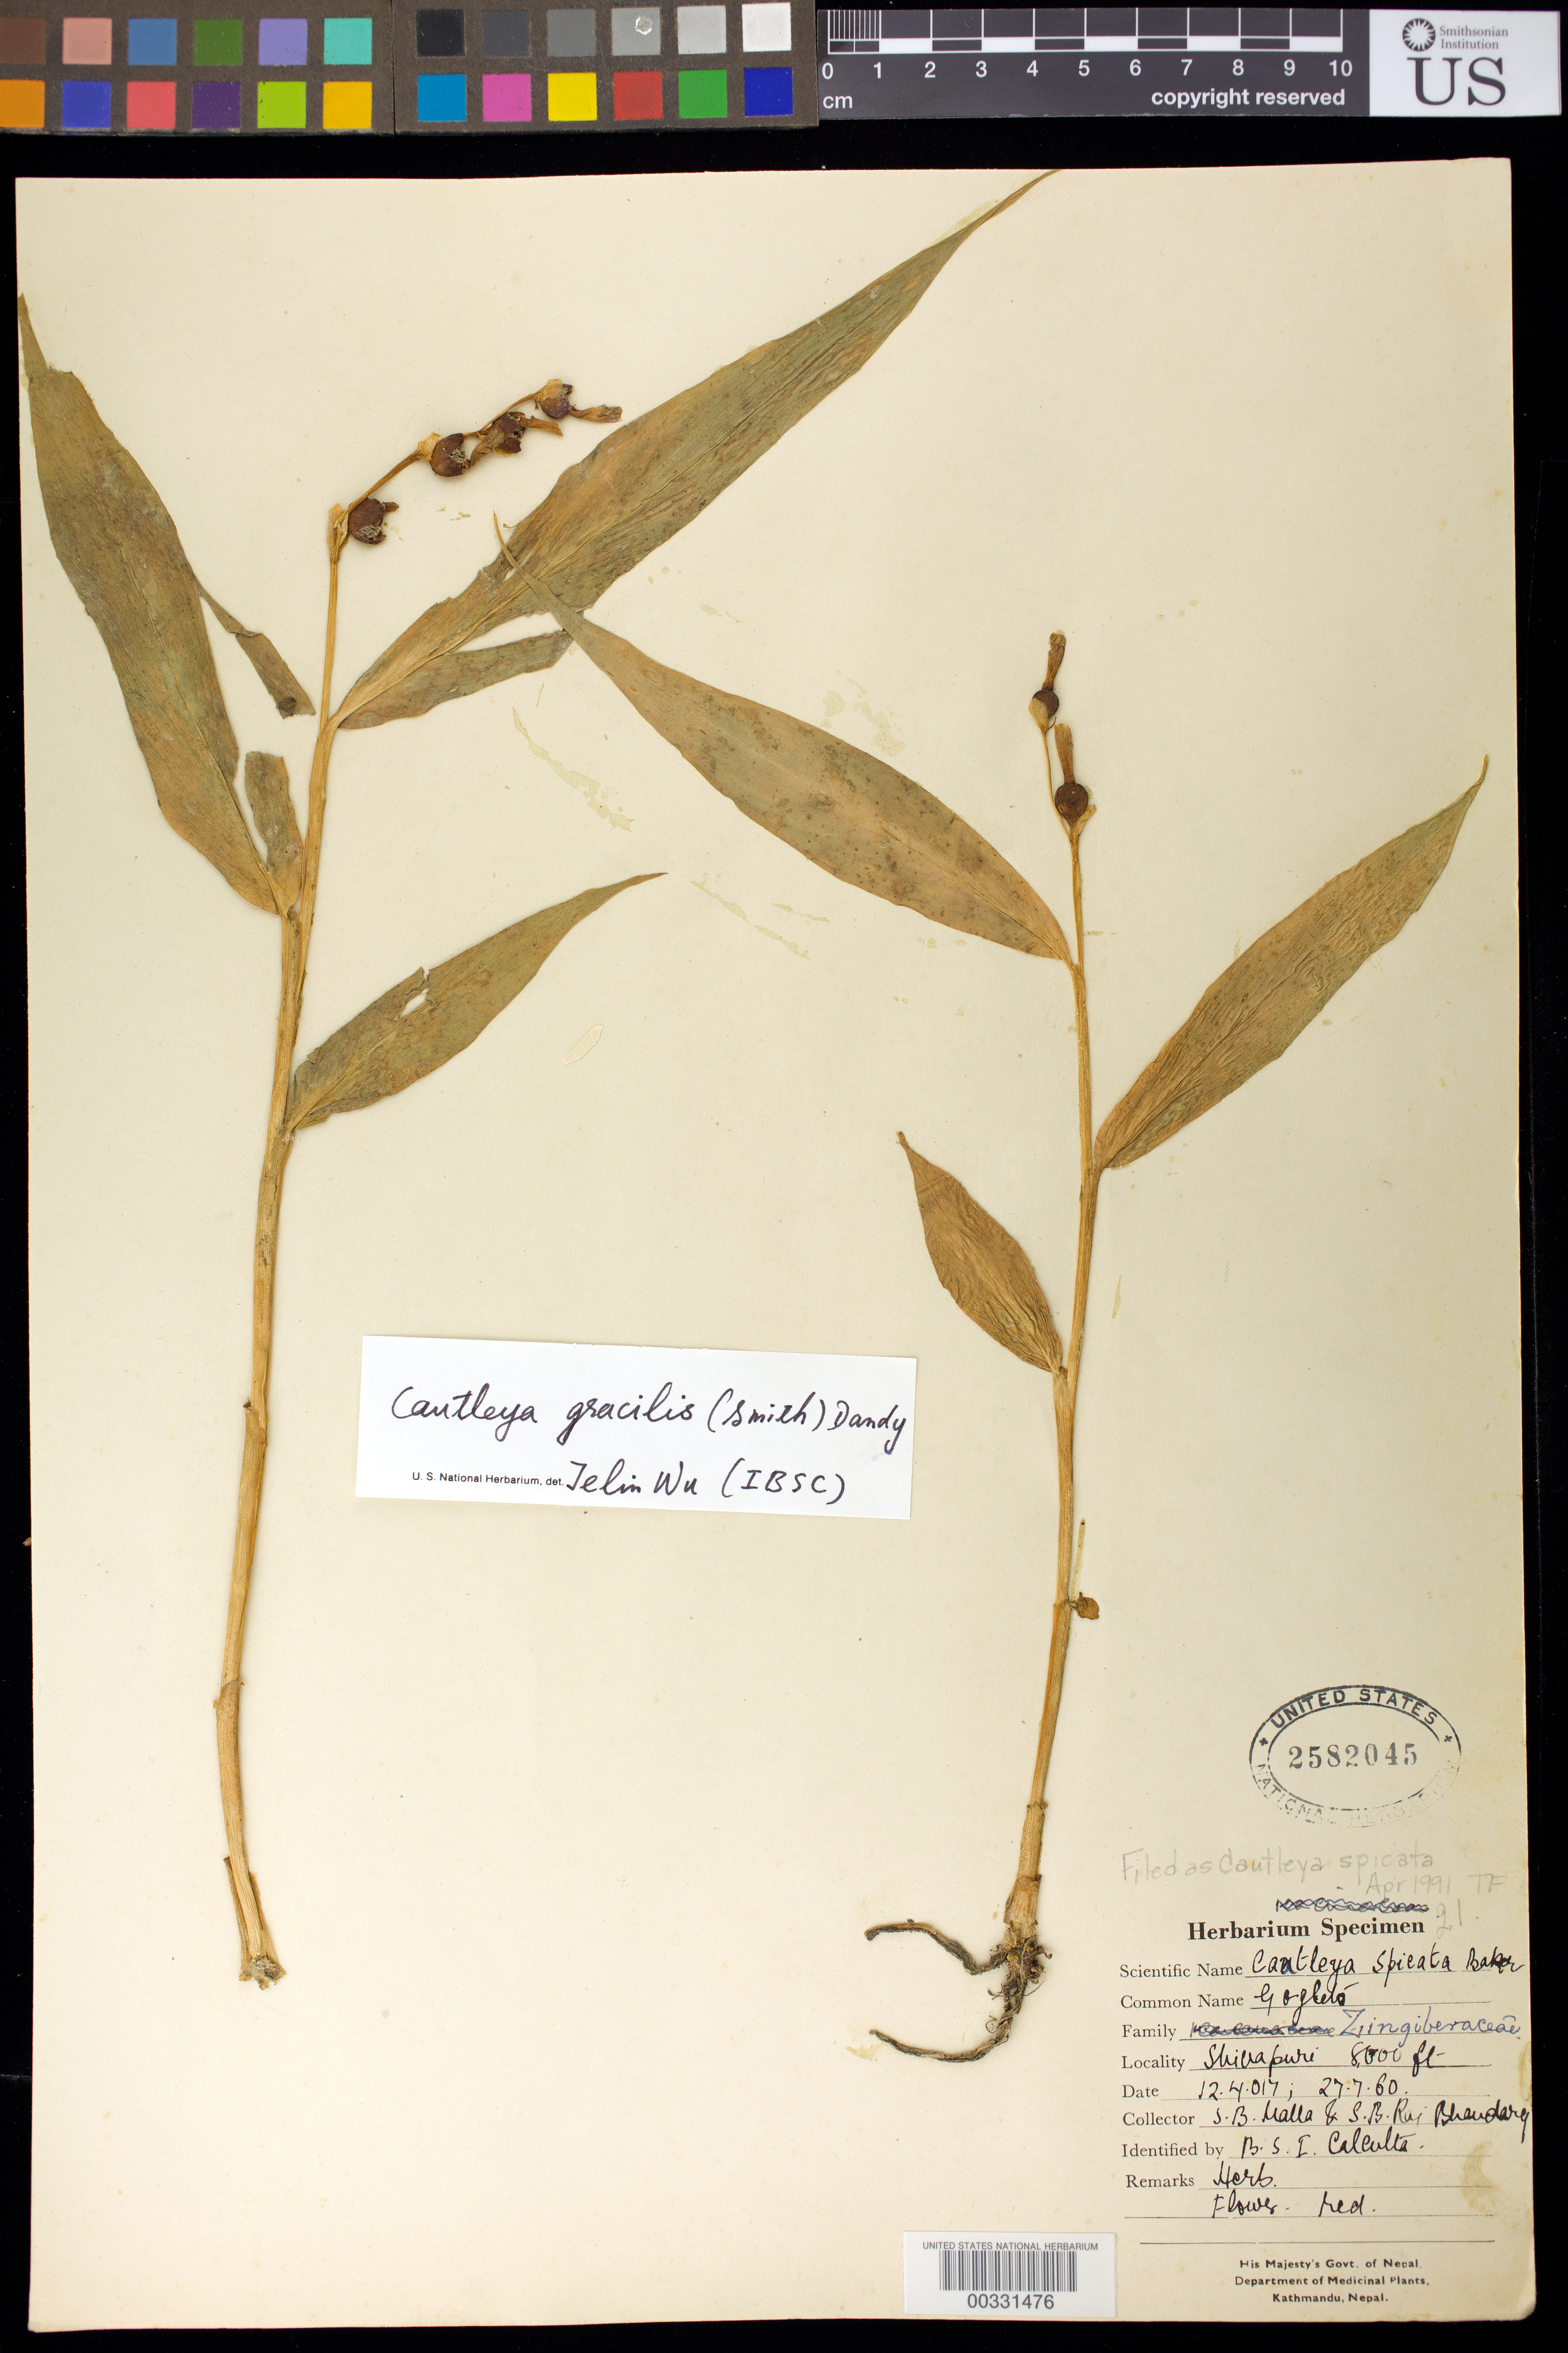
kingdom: Plantae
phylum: Tracheophyta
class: Liliopsida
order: Zingiberales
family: Zingiberaceae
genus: Cautleya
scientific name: Cautleya spicata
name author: (Sm.) Baker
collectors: S. Malla & S. Bhaudary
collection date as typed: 27 Jul 1960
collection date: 1960-07-27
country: Nepal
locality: Shibapuri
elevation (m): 2438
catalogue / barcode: US 2582045